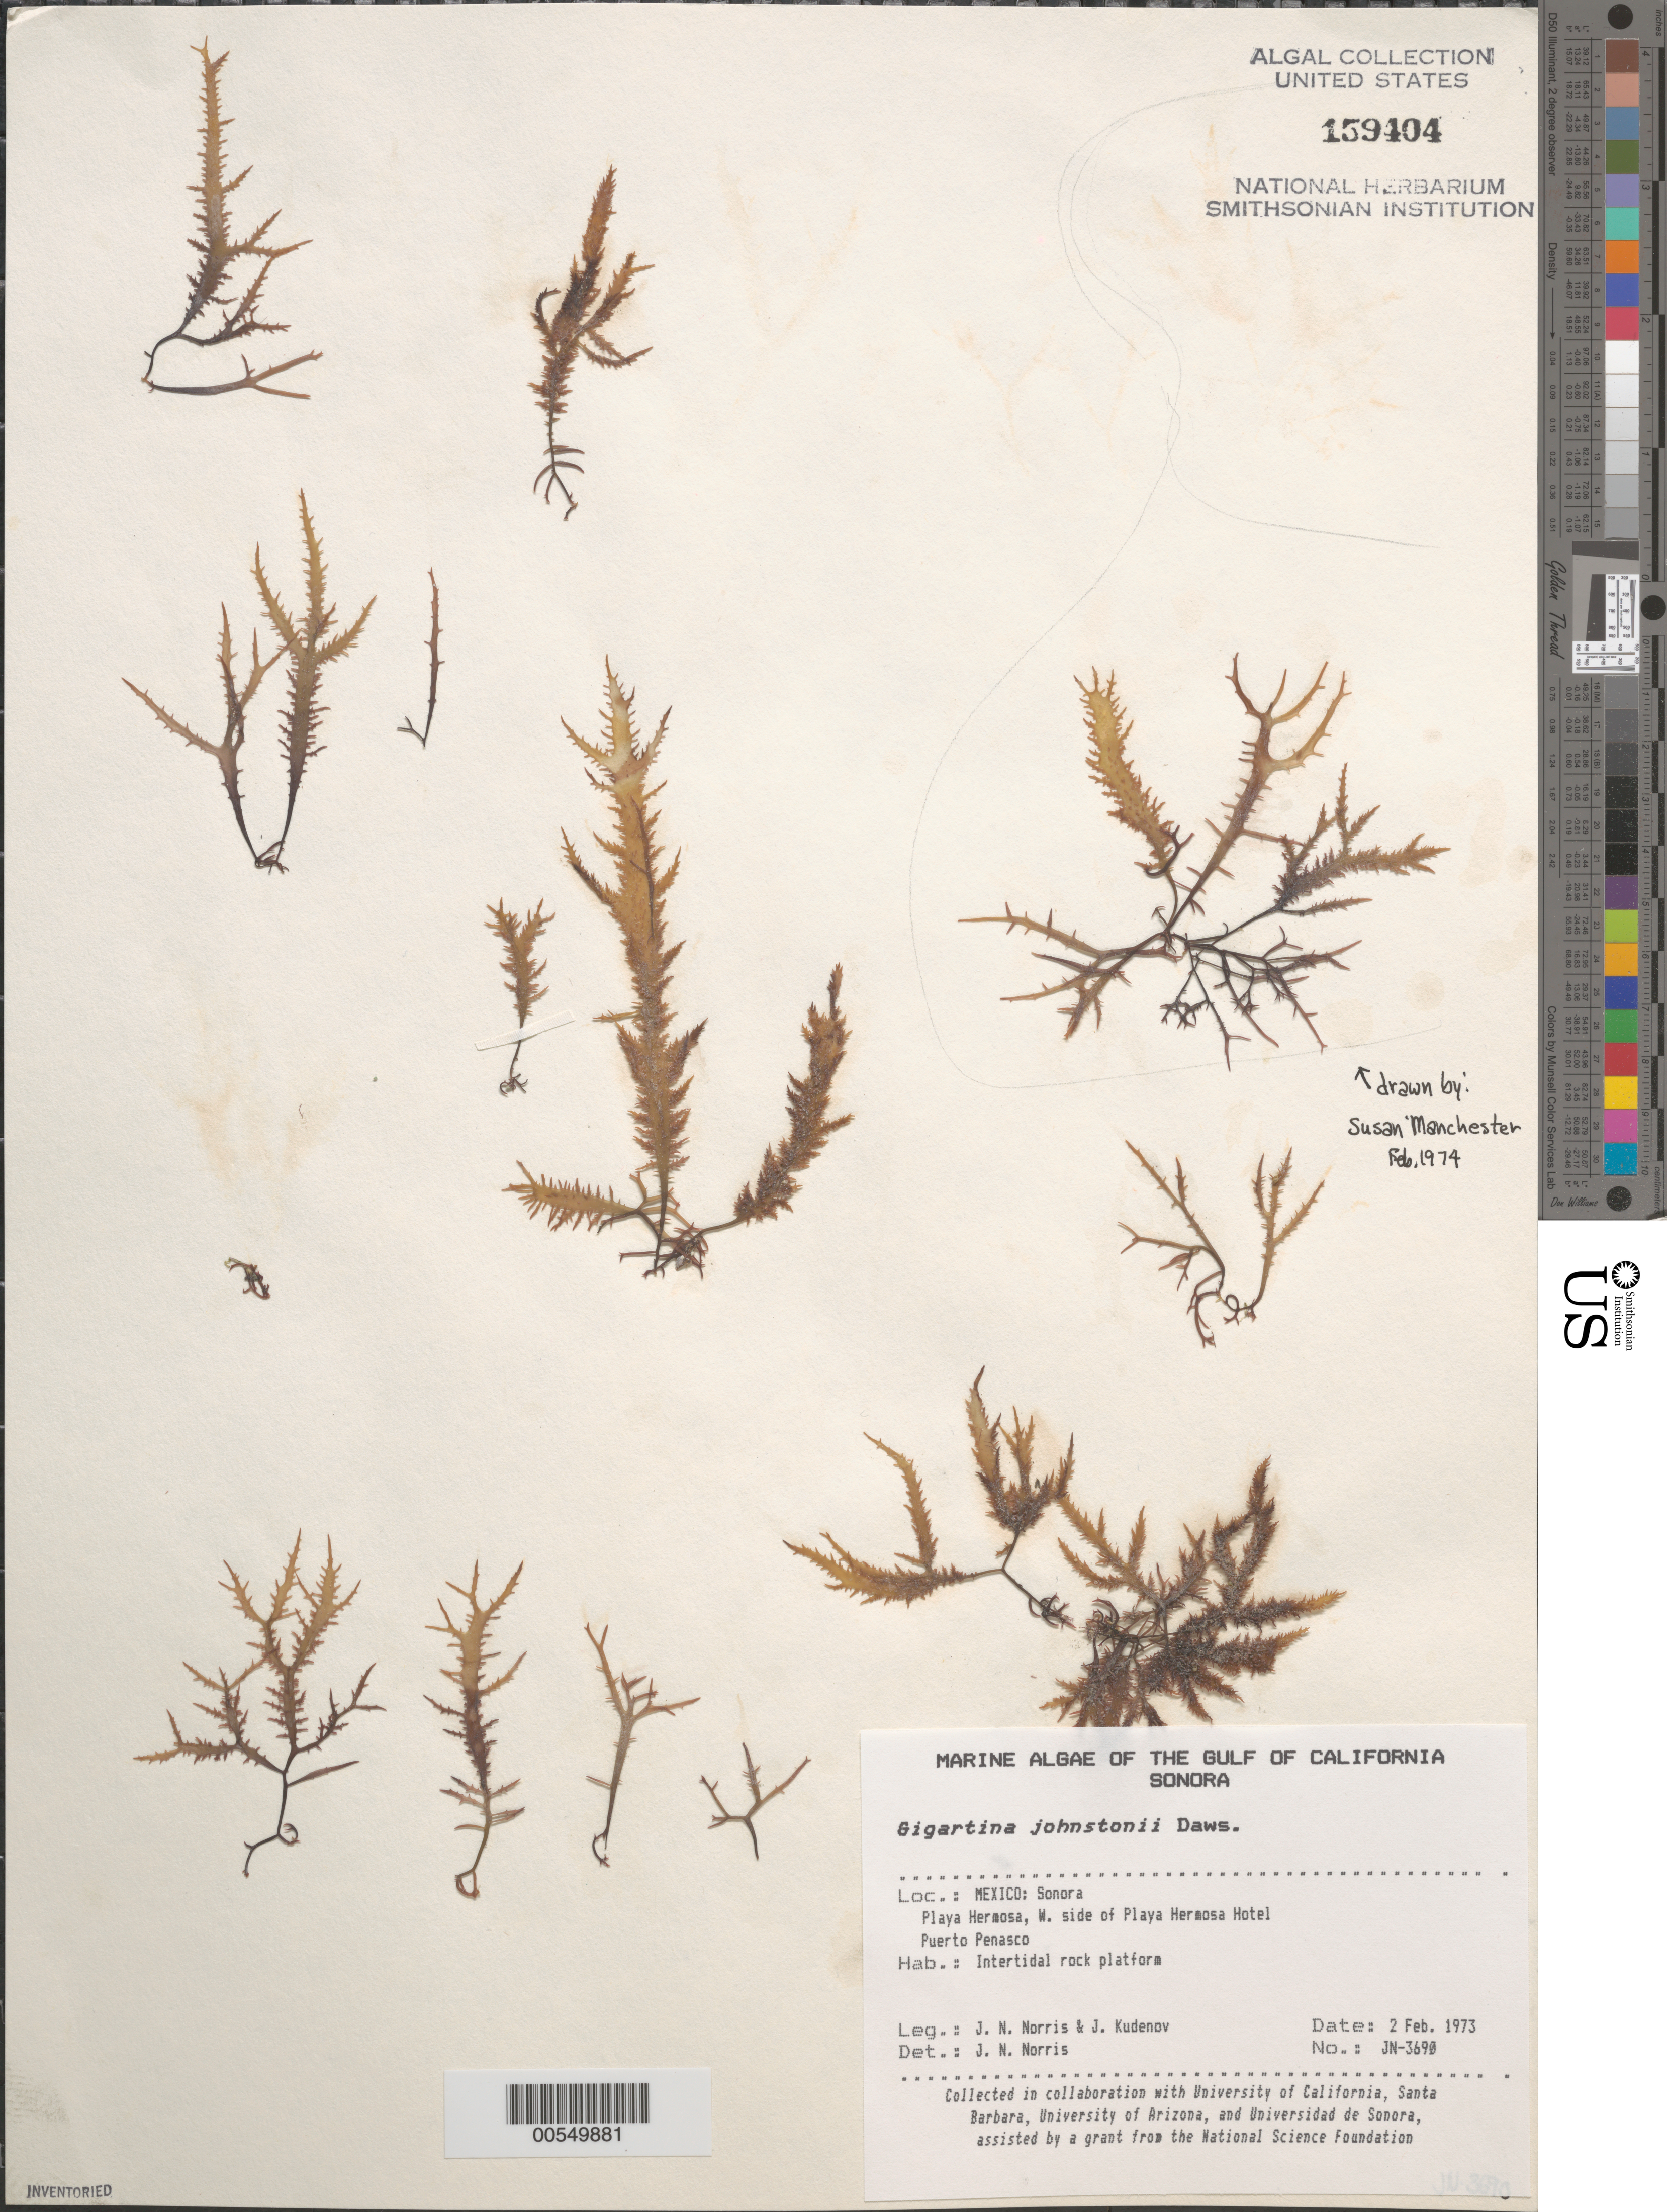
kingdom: Plantae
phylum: Rhodophyta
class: Florideophyceae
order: Gigartinales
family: Gigartinaceae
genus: Chondracanthus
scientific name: Chondracanthus squarrulosus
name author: (Setch. & N.L. Gardner) J.R. Hughey et al.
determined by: Algae name updating Project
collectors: J. N. Norris & J. Kudenov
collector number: JN-3690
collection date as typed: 02 Feb 1973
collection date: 1973-02-02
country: Mexico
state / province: Sonora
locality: Playa Hermosa, Puerto Penasco, Playa Hermosa Hotel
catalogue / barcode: US 159404